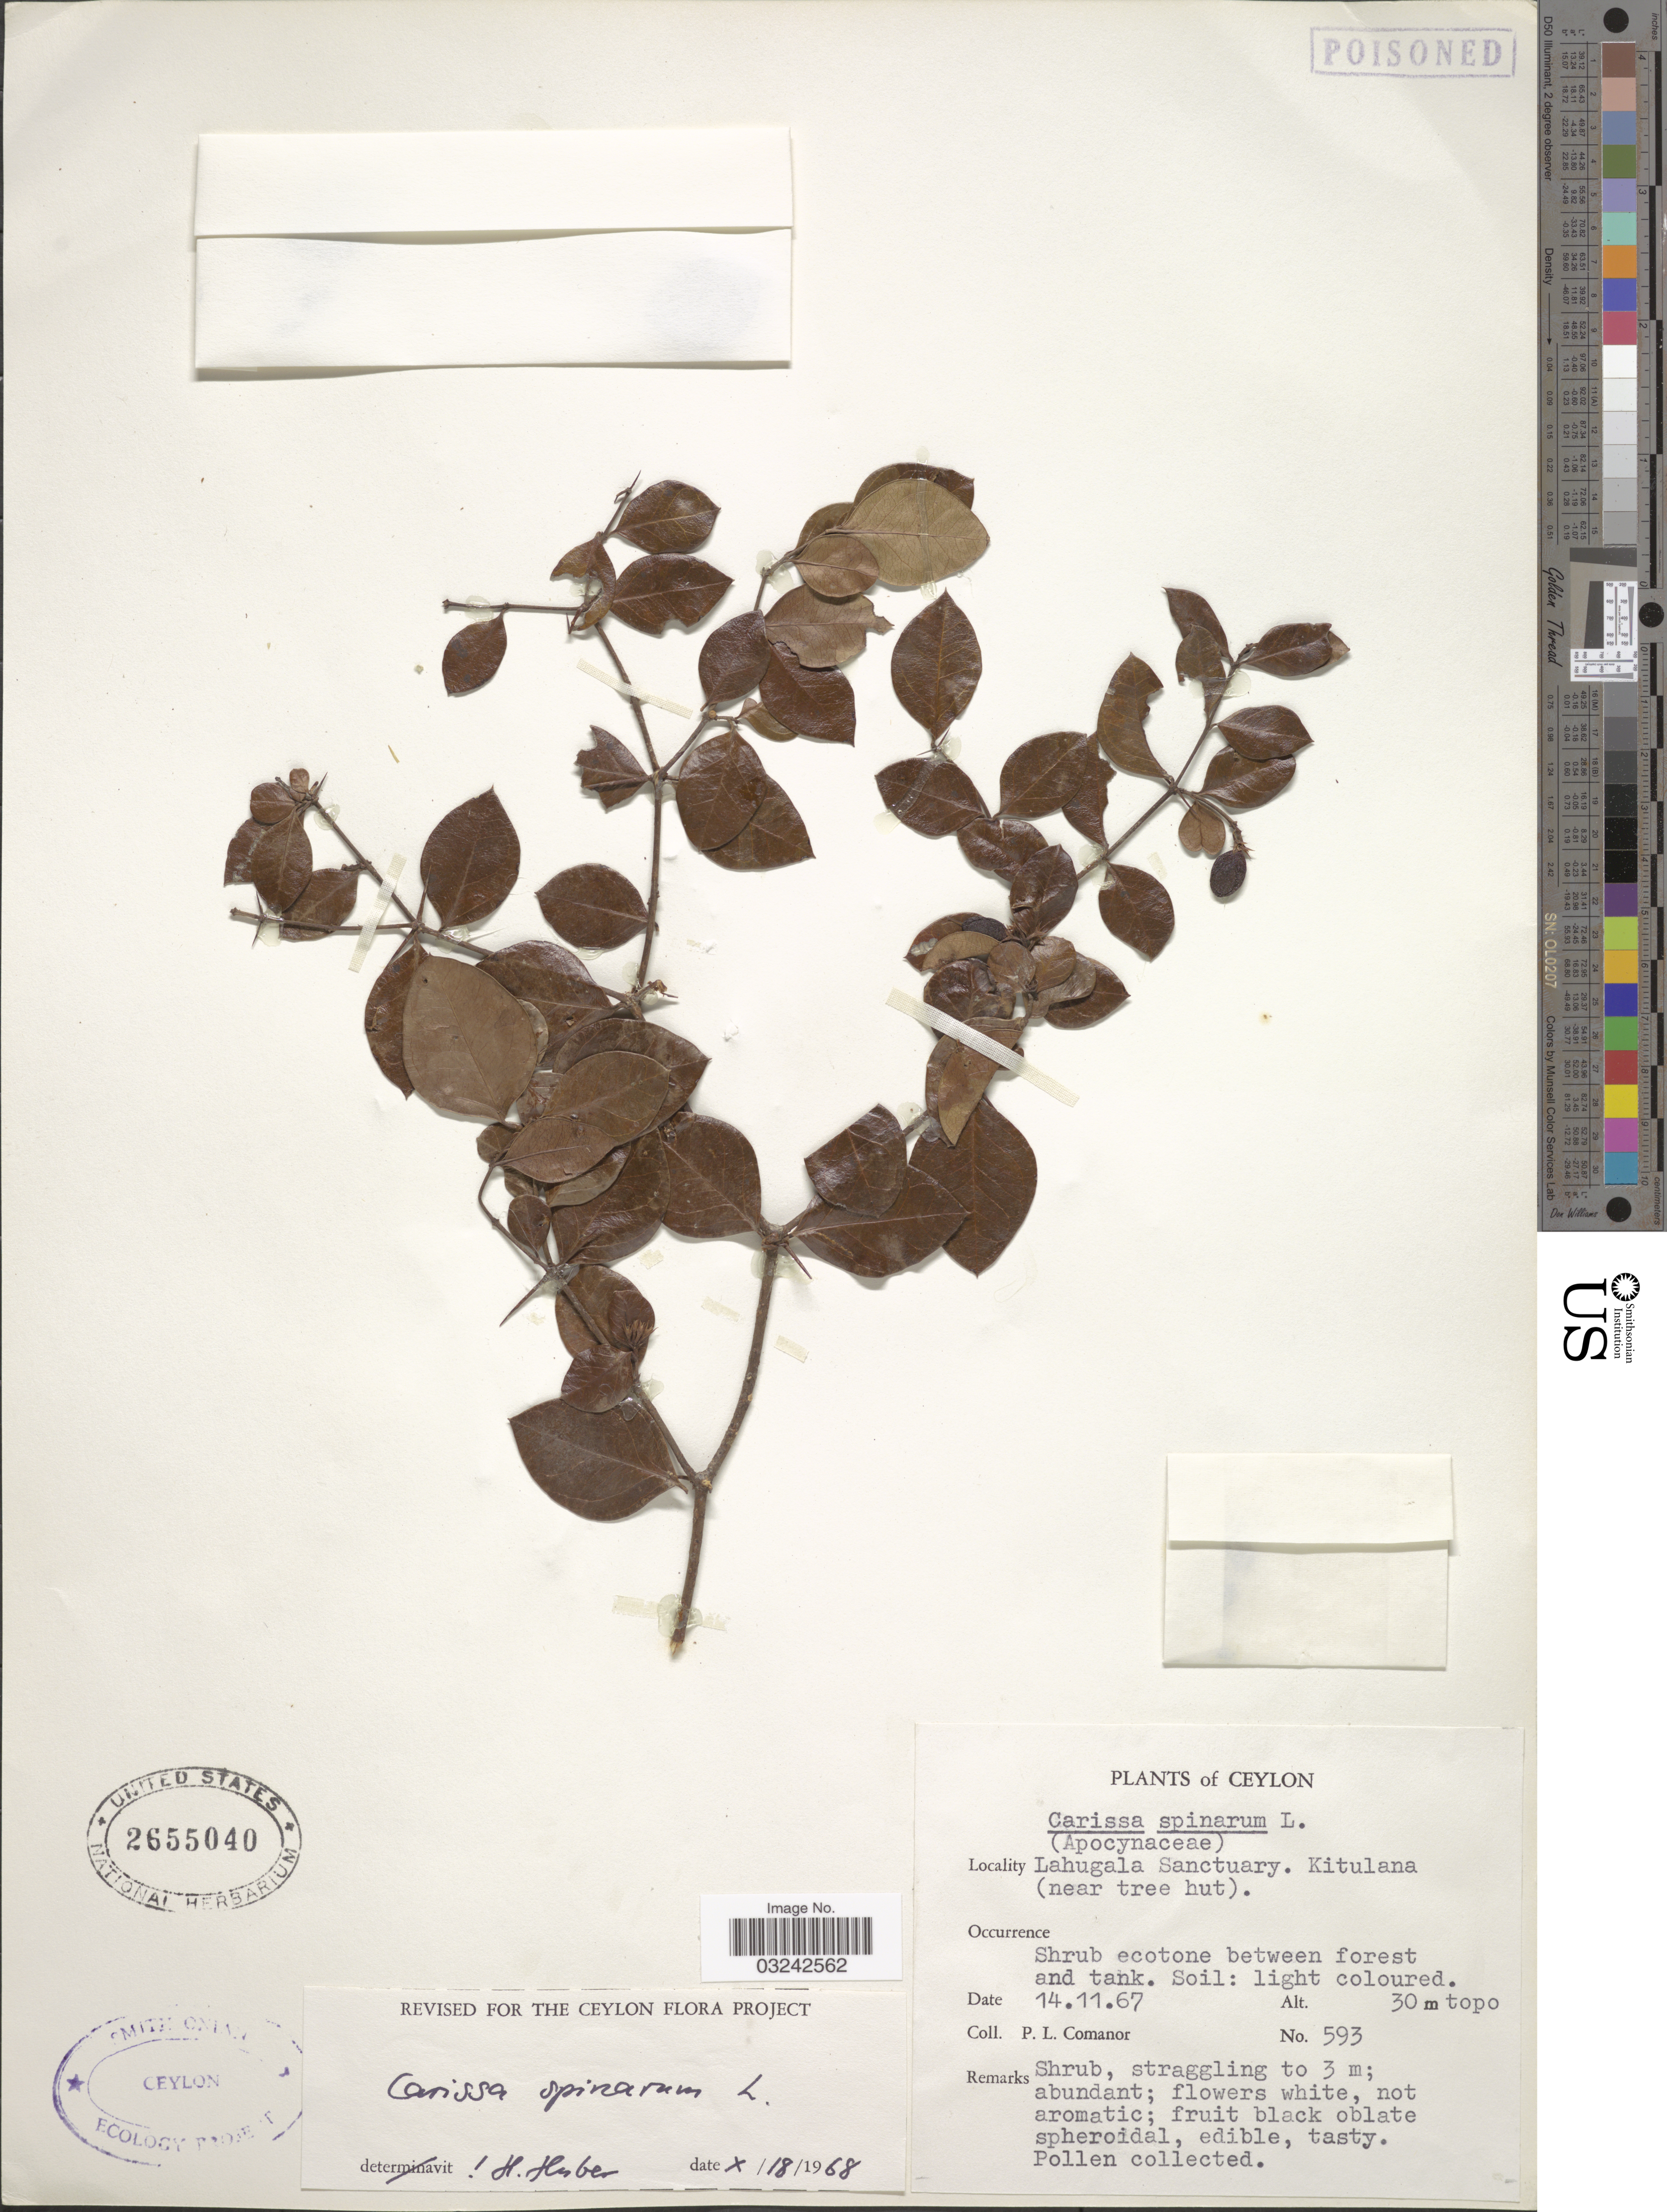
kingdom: Plantae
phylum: Tracheophyta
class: Magnoliopsida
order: Gentianales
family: Apocynaceae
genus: Carissa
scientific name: Carissa spinarum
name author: L.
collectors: P. Comanor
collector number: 593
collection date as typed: Transcribed d/m/y: 14/11/67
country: Sri Lanka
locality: Ceylon. Lahugala Sanctuary. Kitulana (near tree hut).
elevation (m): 30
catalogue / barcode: US 2655040